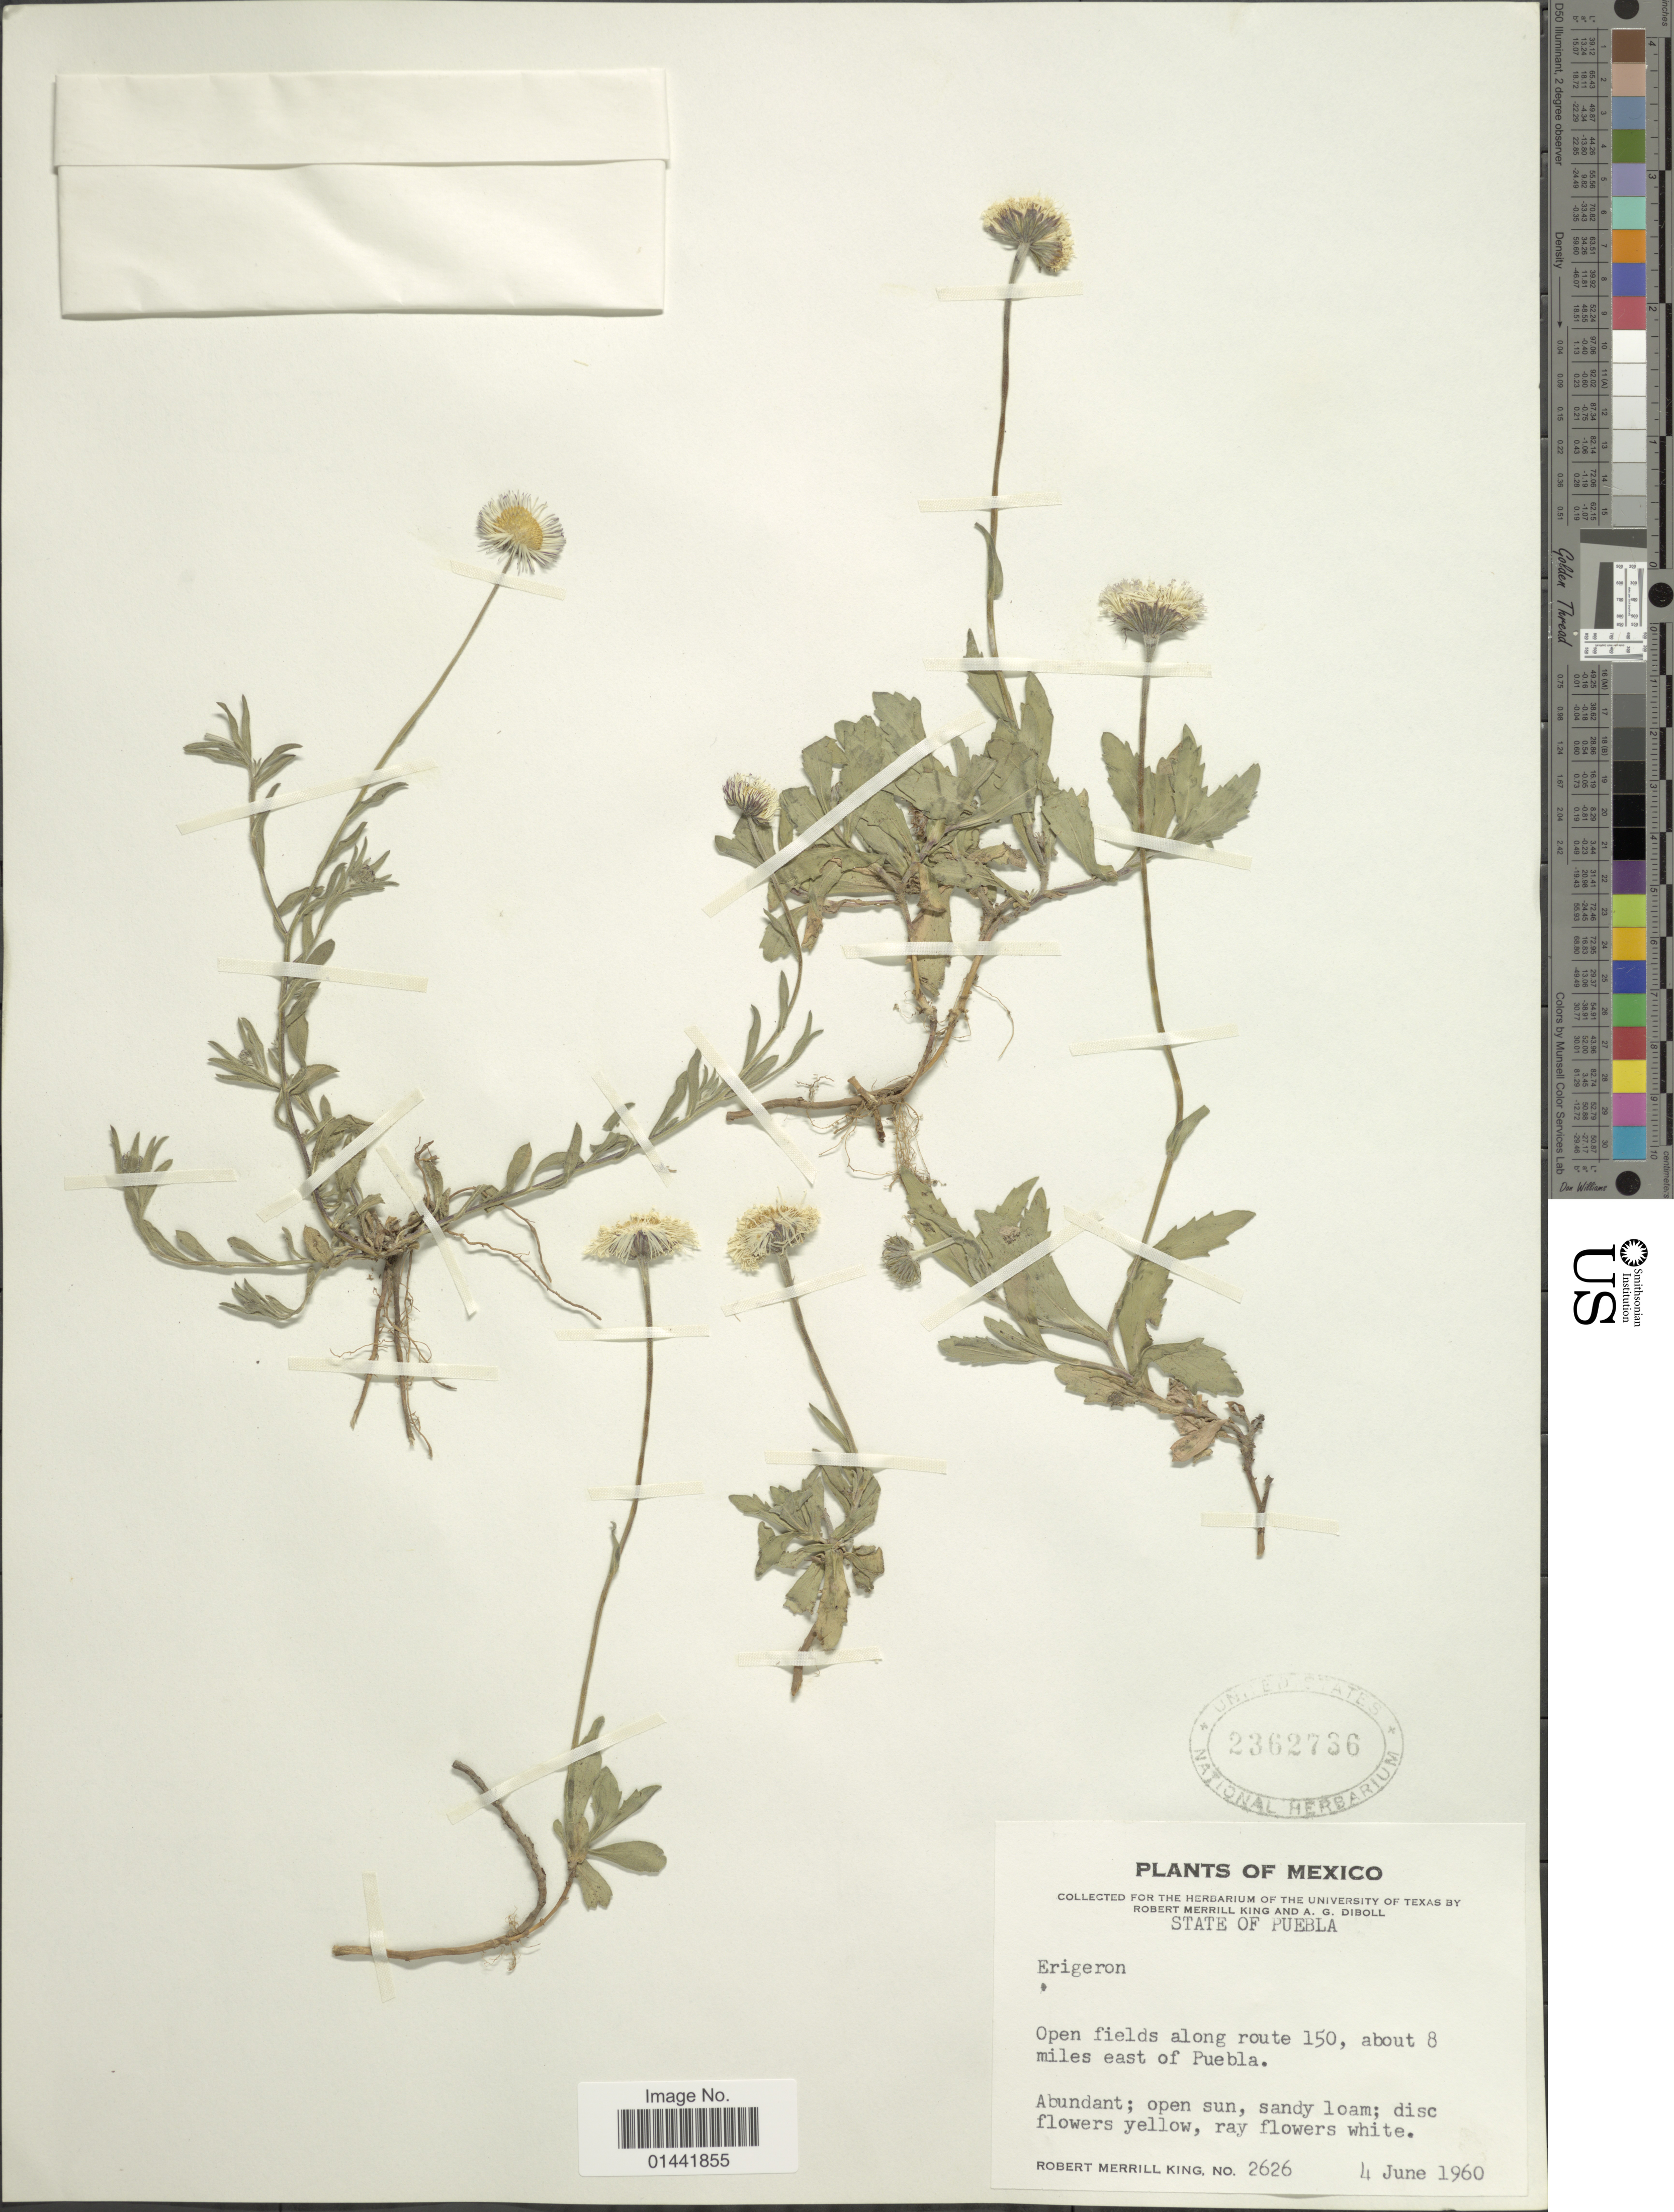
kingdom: Plantae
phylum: Tracheophyta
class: Magnoliopsida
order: Asterales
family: Asteraceae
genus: Erigeron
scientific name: Erigeron scaposus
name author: DC.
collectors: R. M. King & A. Diboll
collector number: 2626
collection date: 1960-06-04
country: Mexico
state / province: Puebla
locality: Open fields along route 150, about 8 miles east of Puebla; abundant; open sun; sandy loam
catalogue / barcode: US 2362736